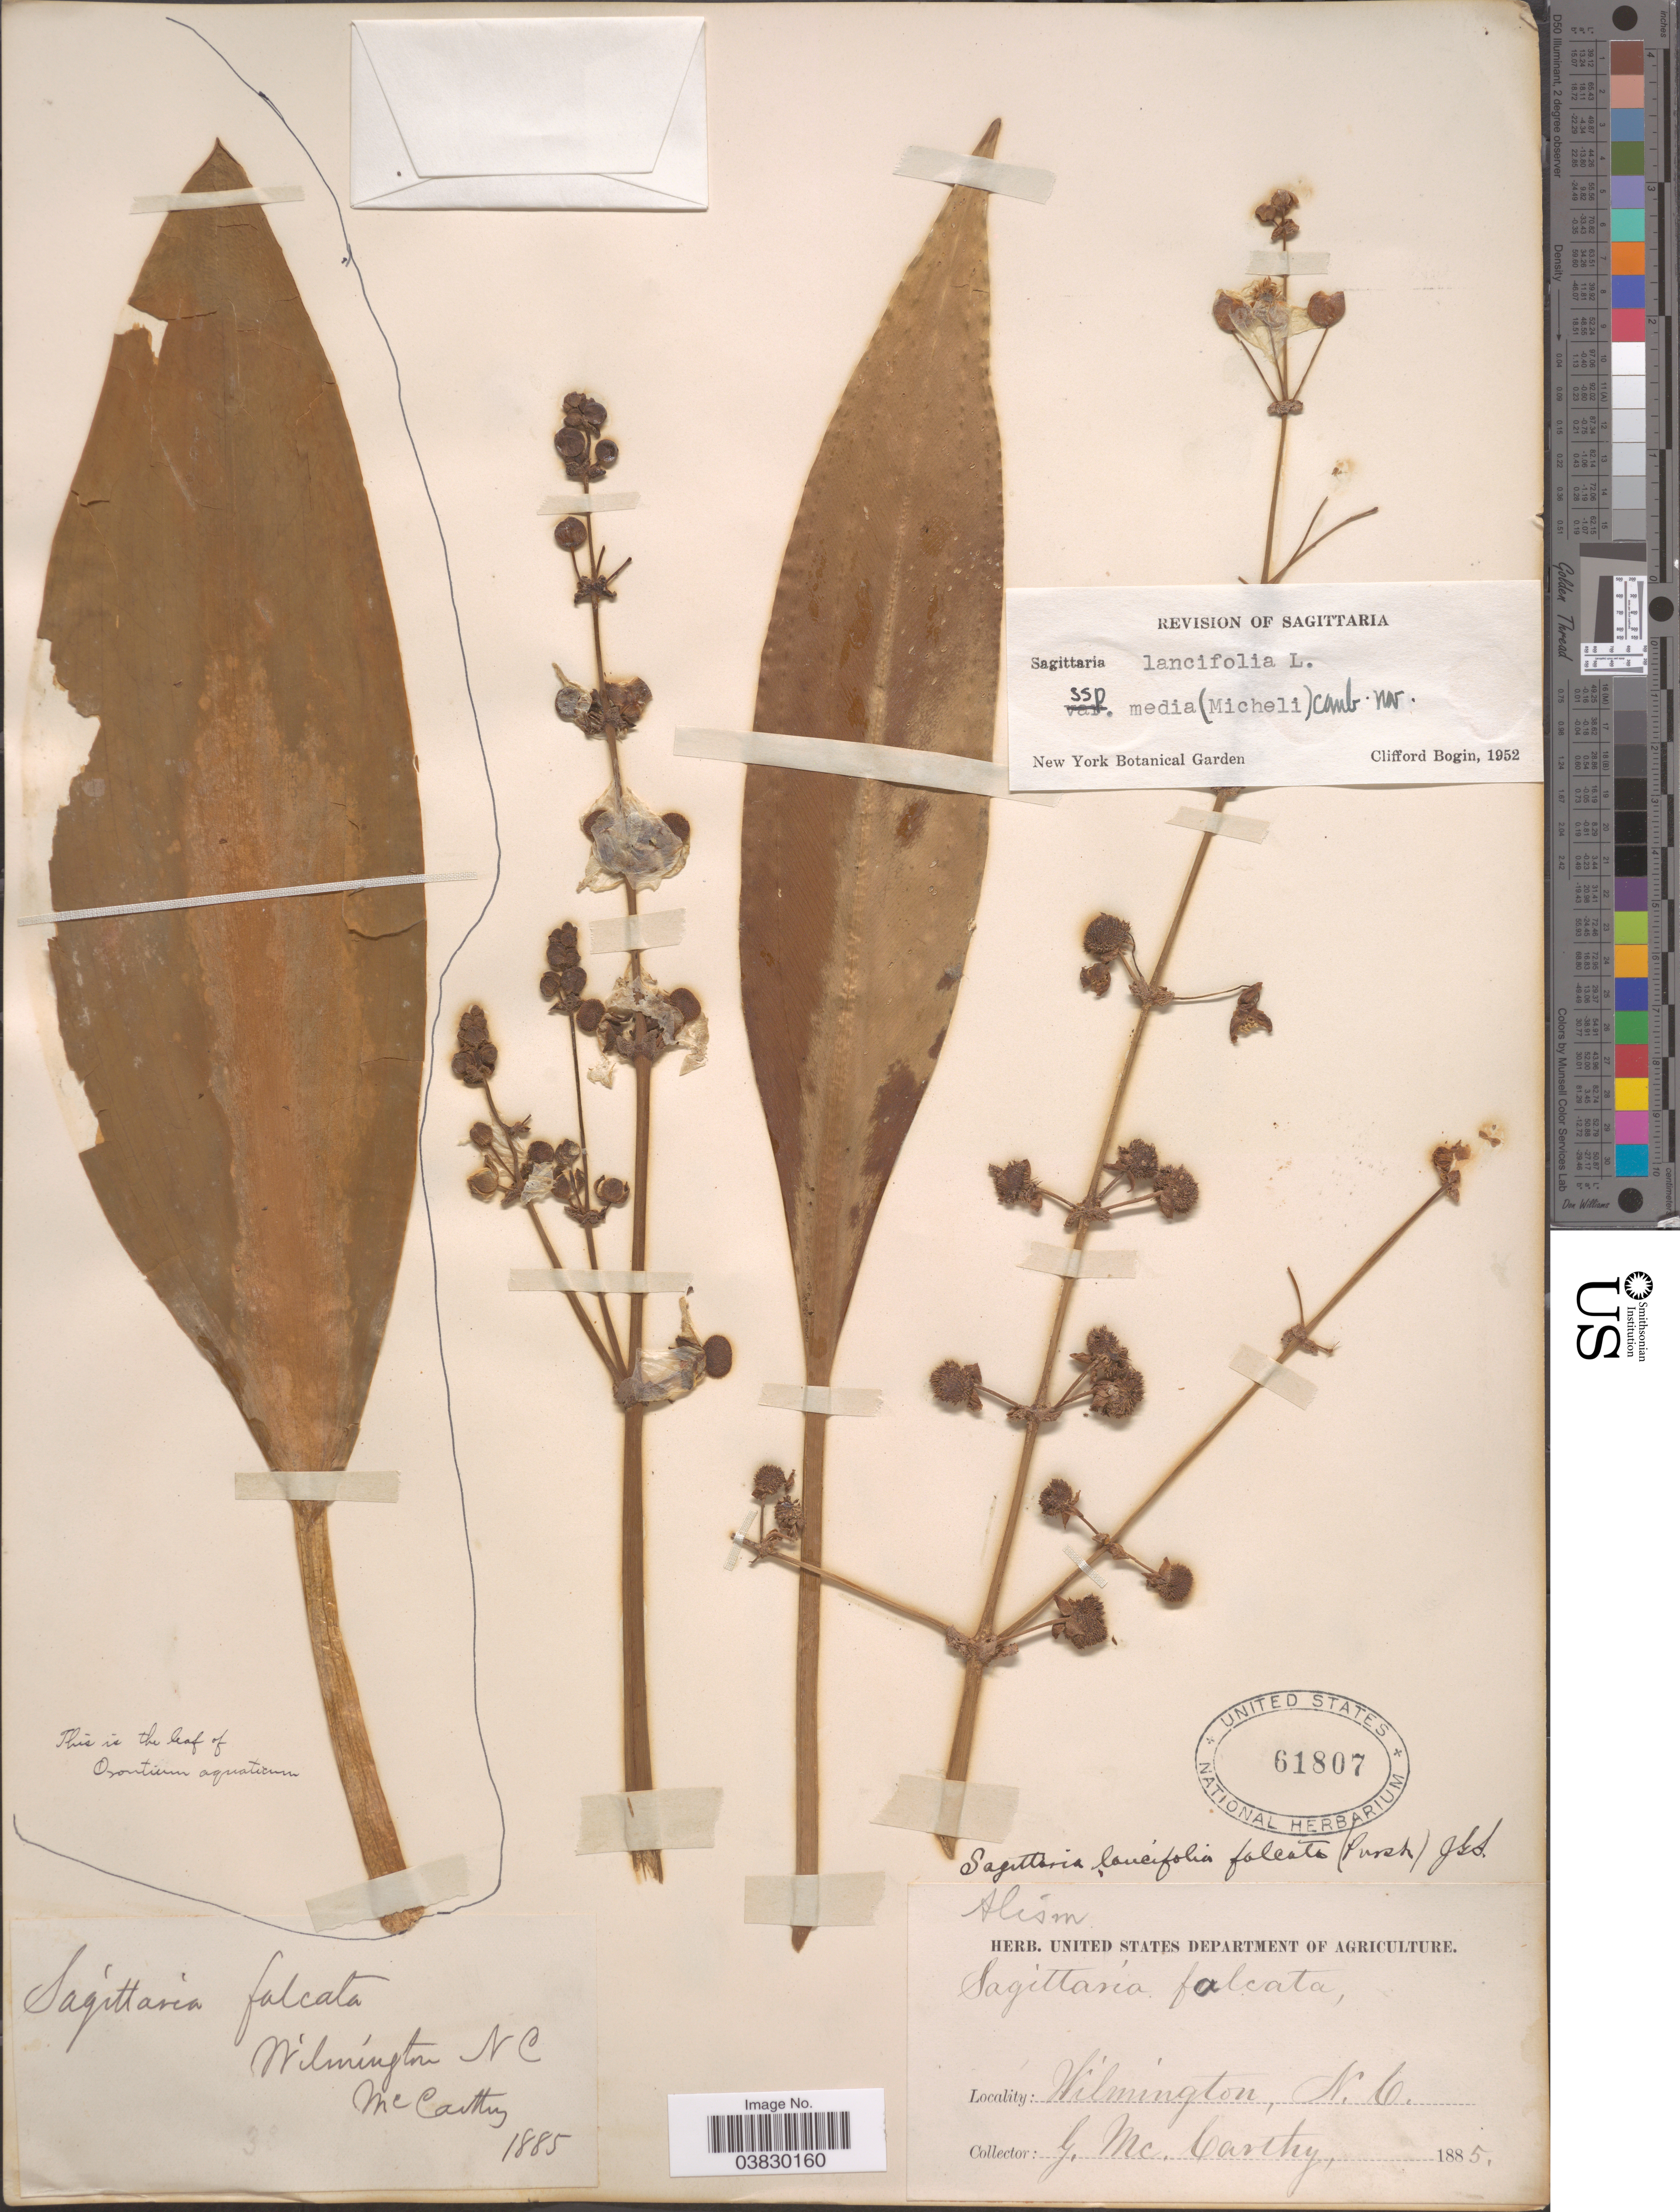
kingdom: Plantae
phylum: Tracheophyta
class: Liliopsida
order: Alismatales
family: Alismataceae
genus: Sagittaria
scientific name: Sagittaria lancifolia subsp. media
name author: (Micheli) Bogin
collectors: G. McCarthy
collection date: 1885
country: United States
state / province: North Carolina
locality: Wilmington.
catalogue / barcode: US 61807